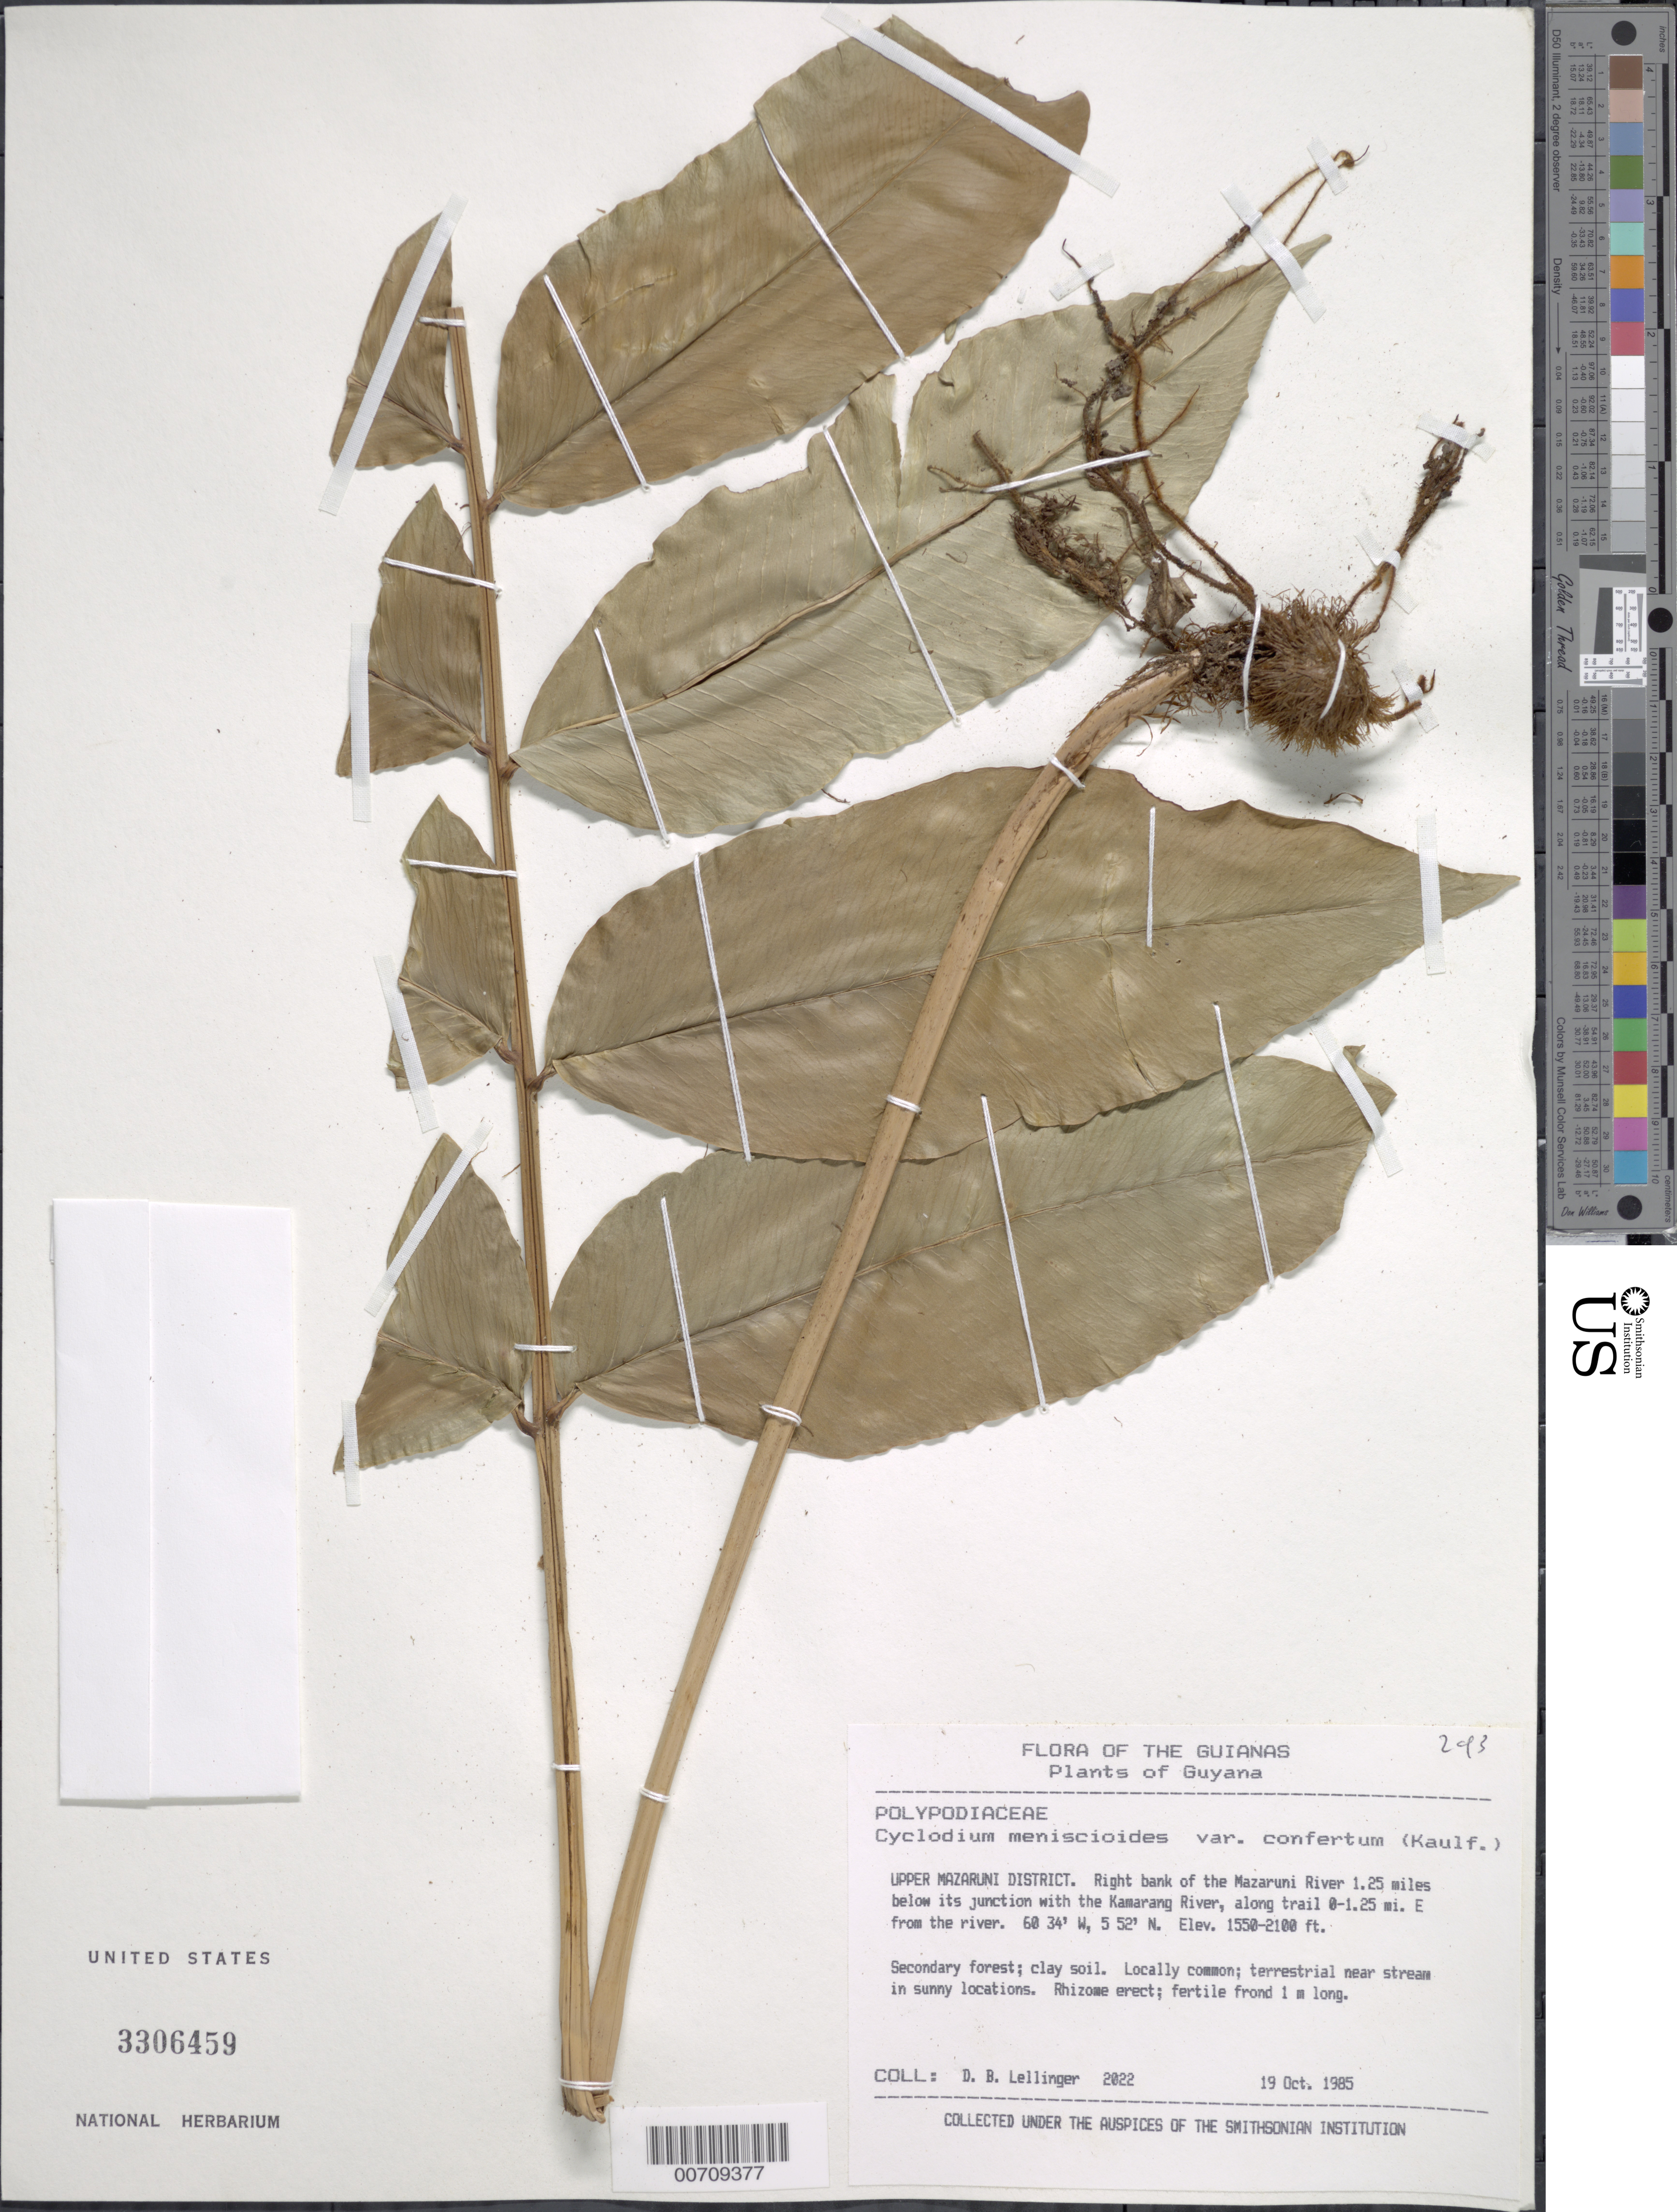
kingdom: Plantae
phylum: Tracheophyta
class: Polypodiopsida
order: Polypodiales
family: Dryopteridaceae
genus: Cyclodium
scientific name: Cyclodium meniscioides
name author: (Willd.) C. Presl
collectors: D. B. Lellinger & H. Robinson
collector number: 2022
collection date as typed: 19 October 1985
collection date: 1985-10-19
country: Guyana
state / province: Cuyuni-Mazaruni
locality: Along trail 0-2 km E from right bank Mazaruni R., 2 km below junction with Kamarang R.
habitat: Secondary forest, clay soil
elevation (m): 465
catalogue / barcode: US 3306459